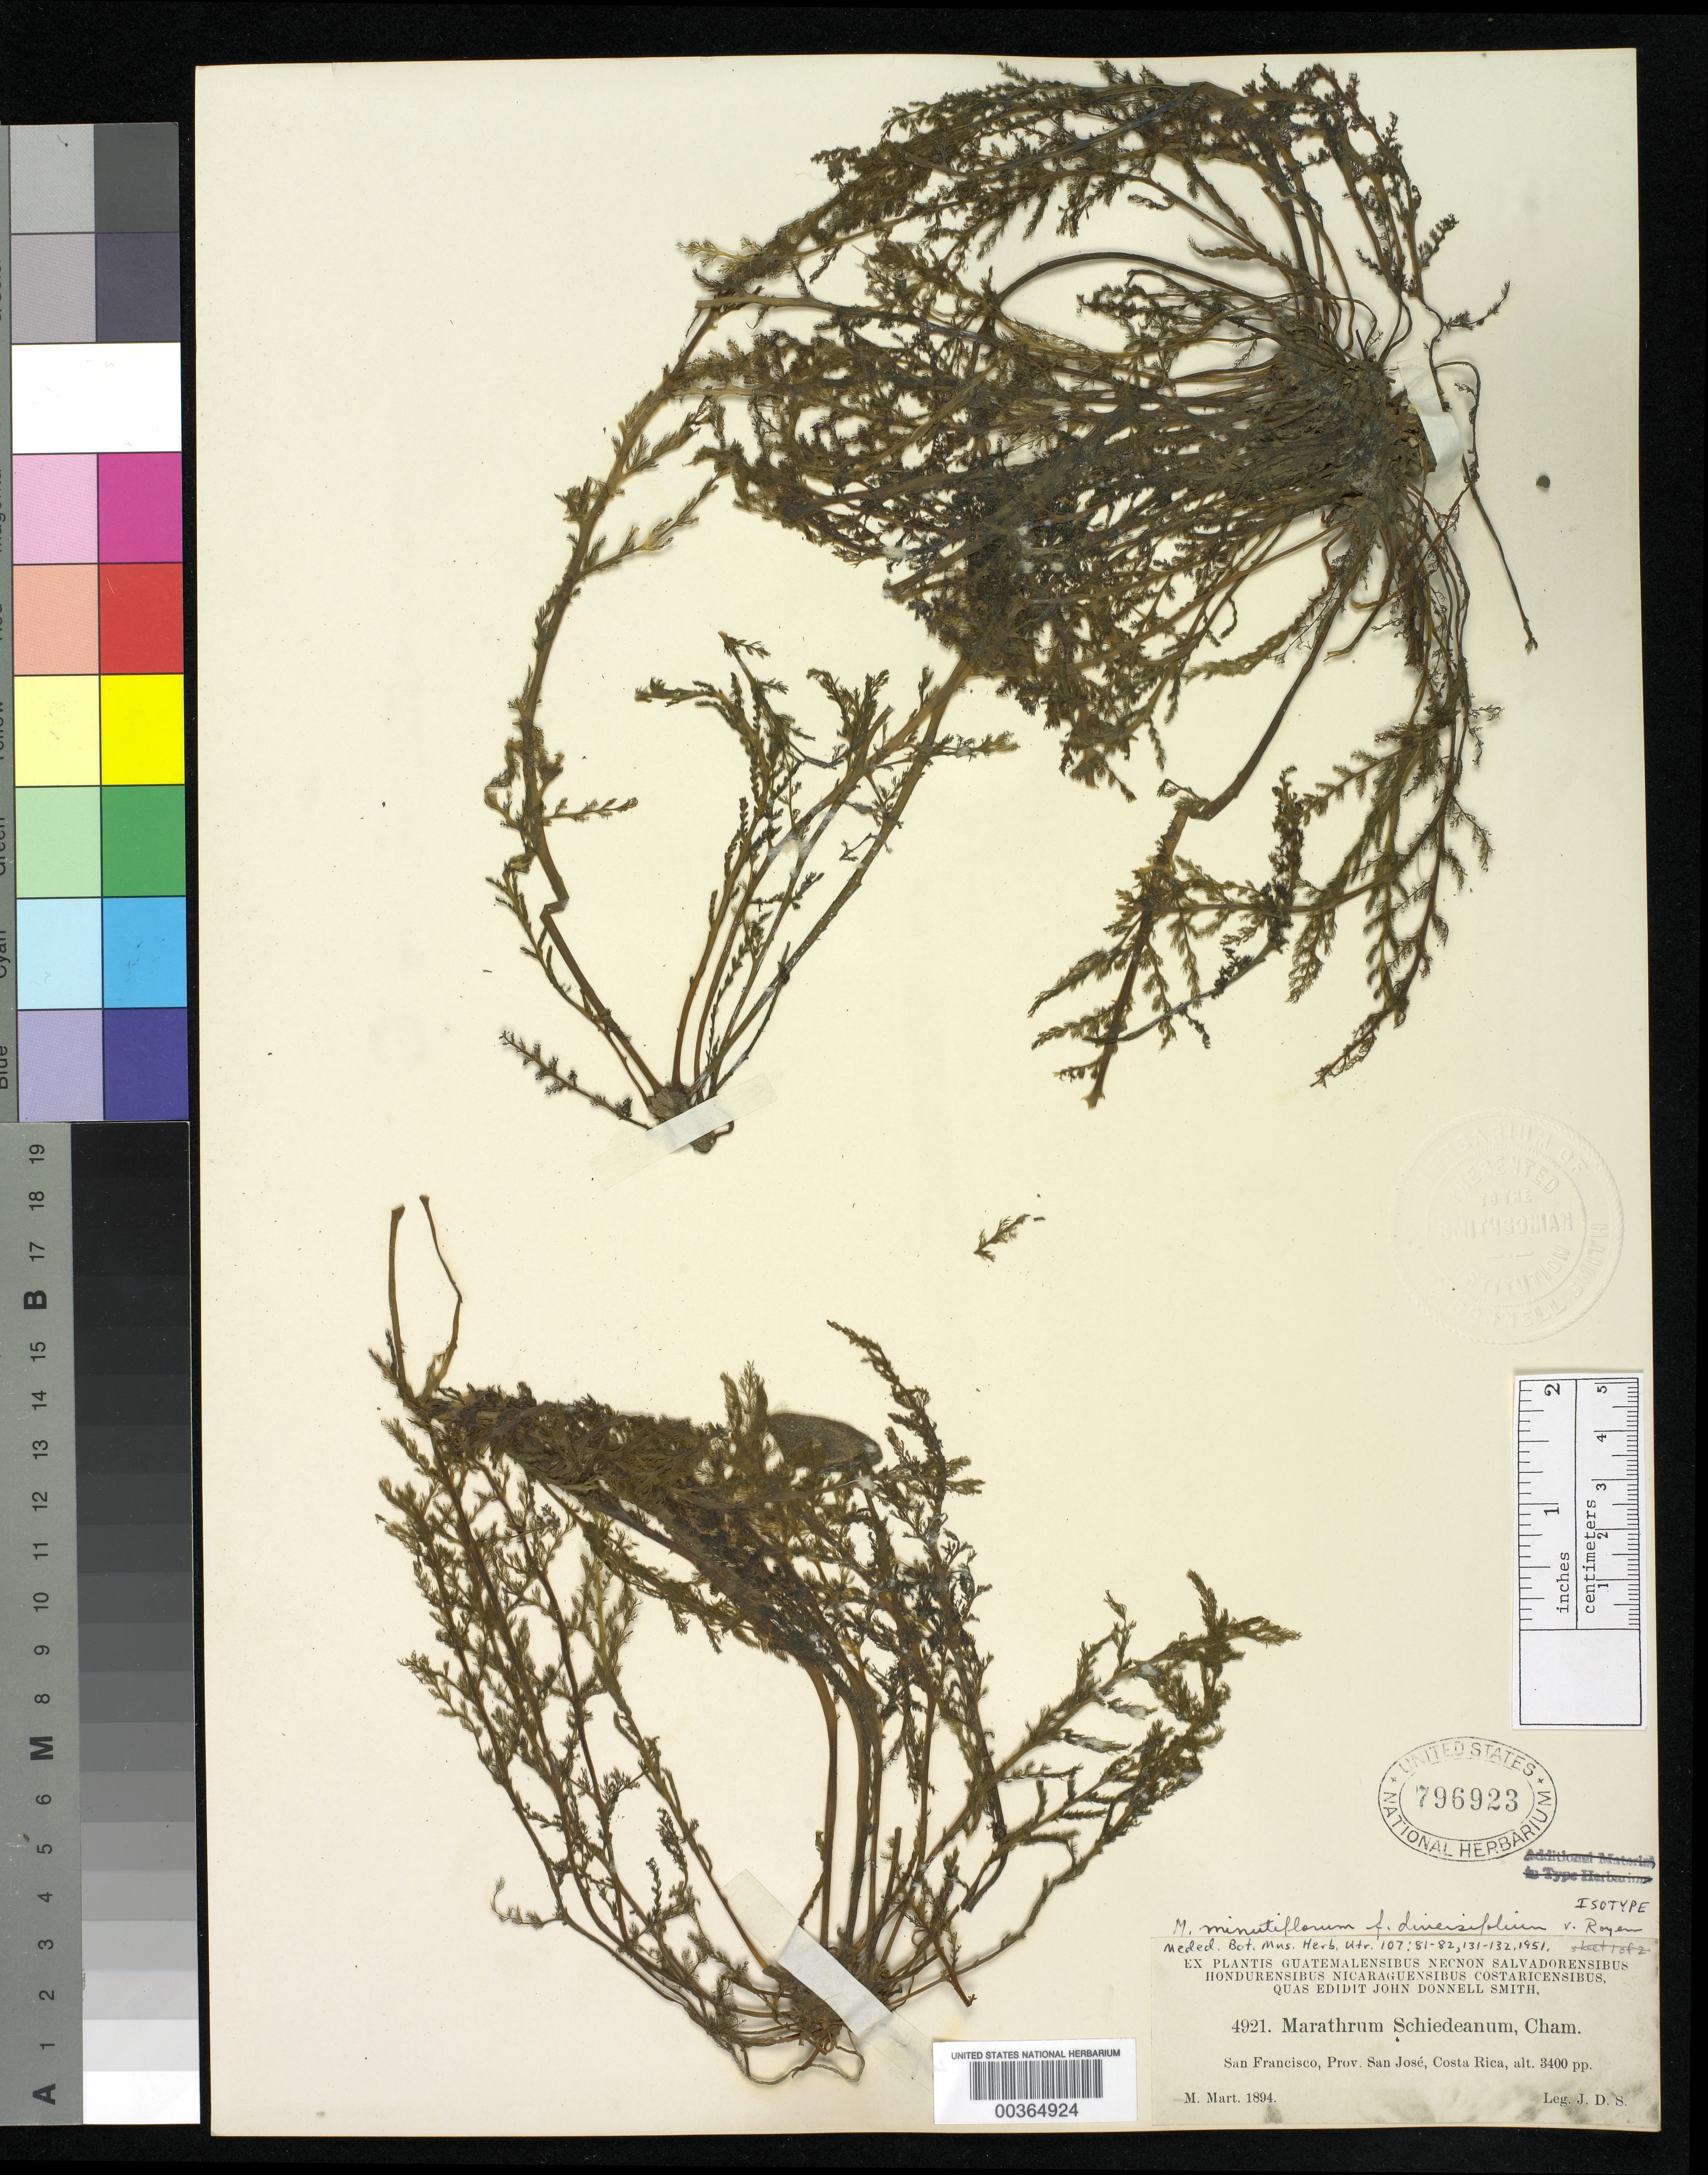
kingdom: Plantae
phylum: Tracheophyta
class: Magnoliopsida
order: Malpighiales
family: Podostemaceae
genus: Marathrum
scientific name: Marathrum minutiflorum f. diversifolium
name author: P. Royen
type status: Isotype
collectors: J. Donnell Smith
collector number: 4921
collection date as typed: Mar 1894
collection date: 1894-03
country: Costa Rica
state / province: San José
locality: San Francisco.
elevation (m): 1036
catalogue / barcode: US 796923